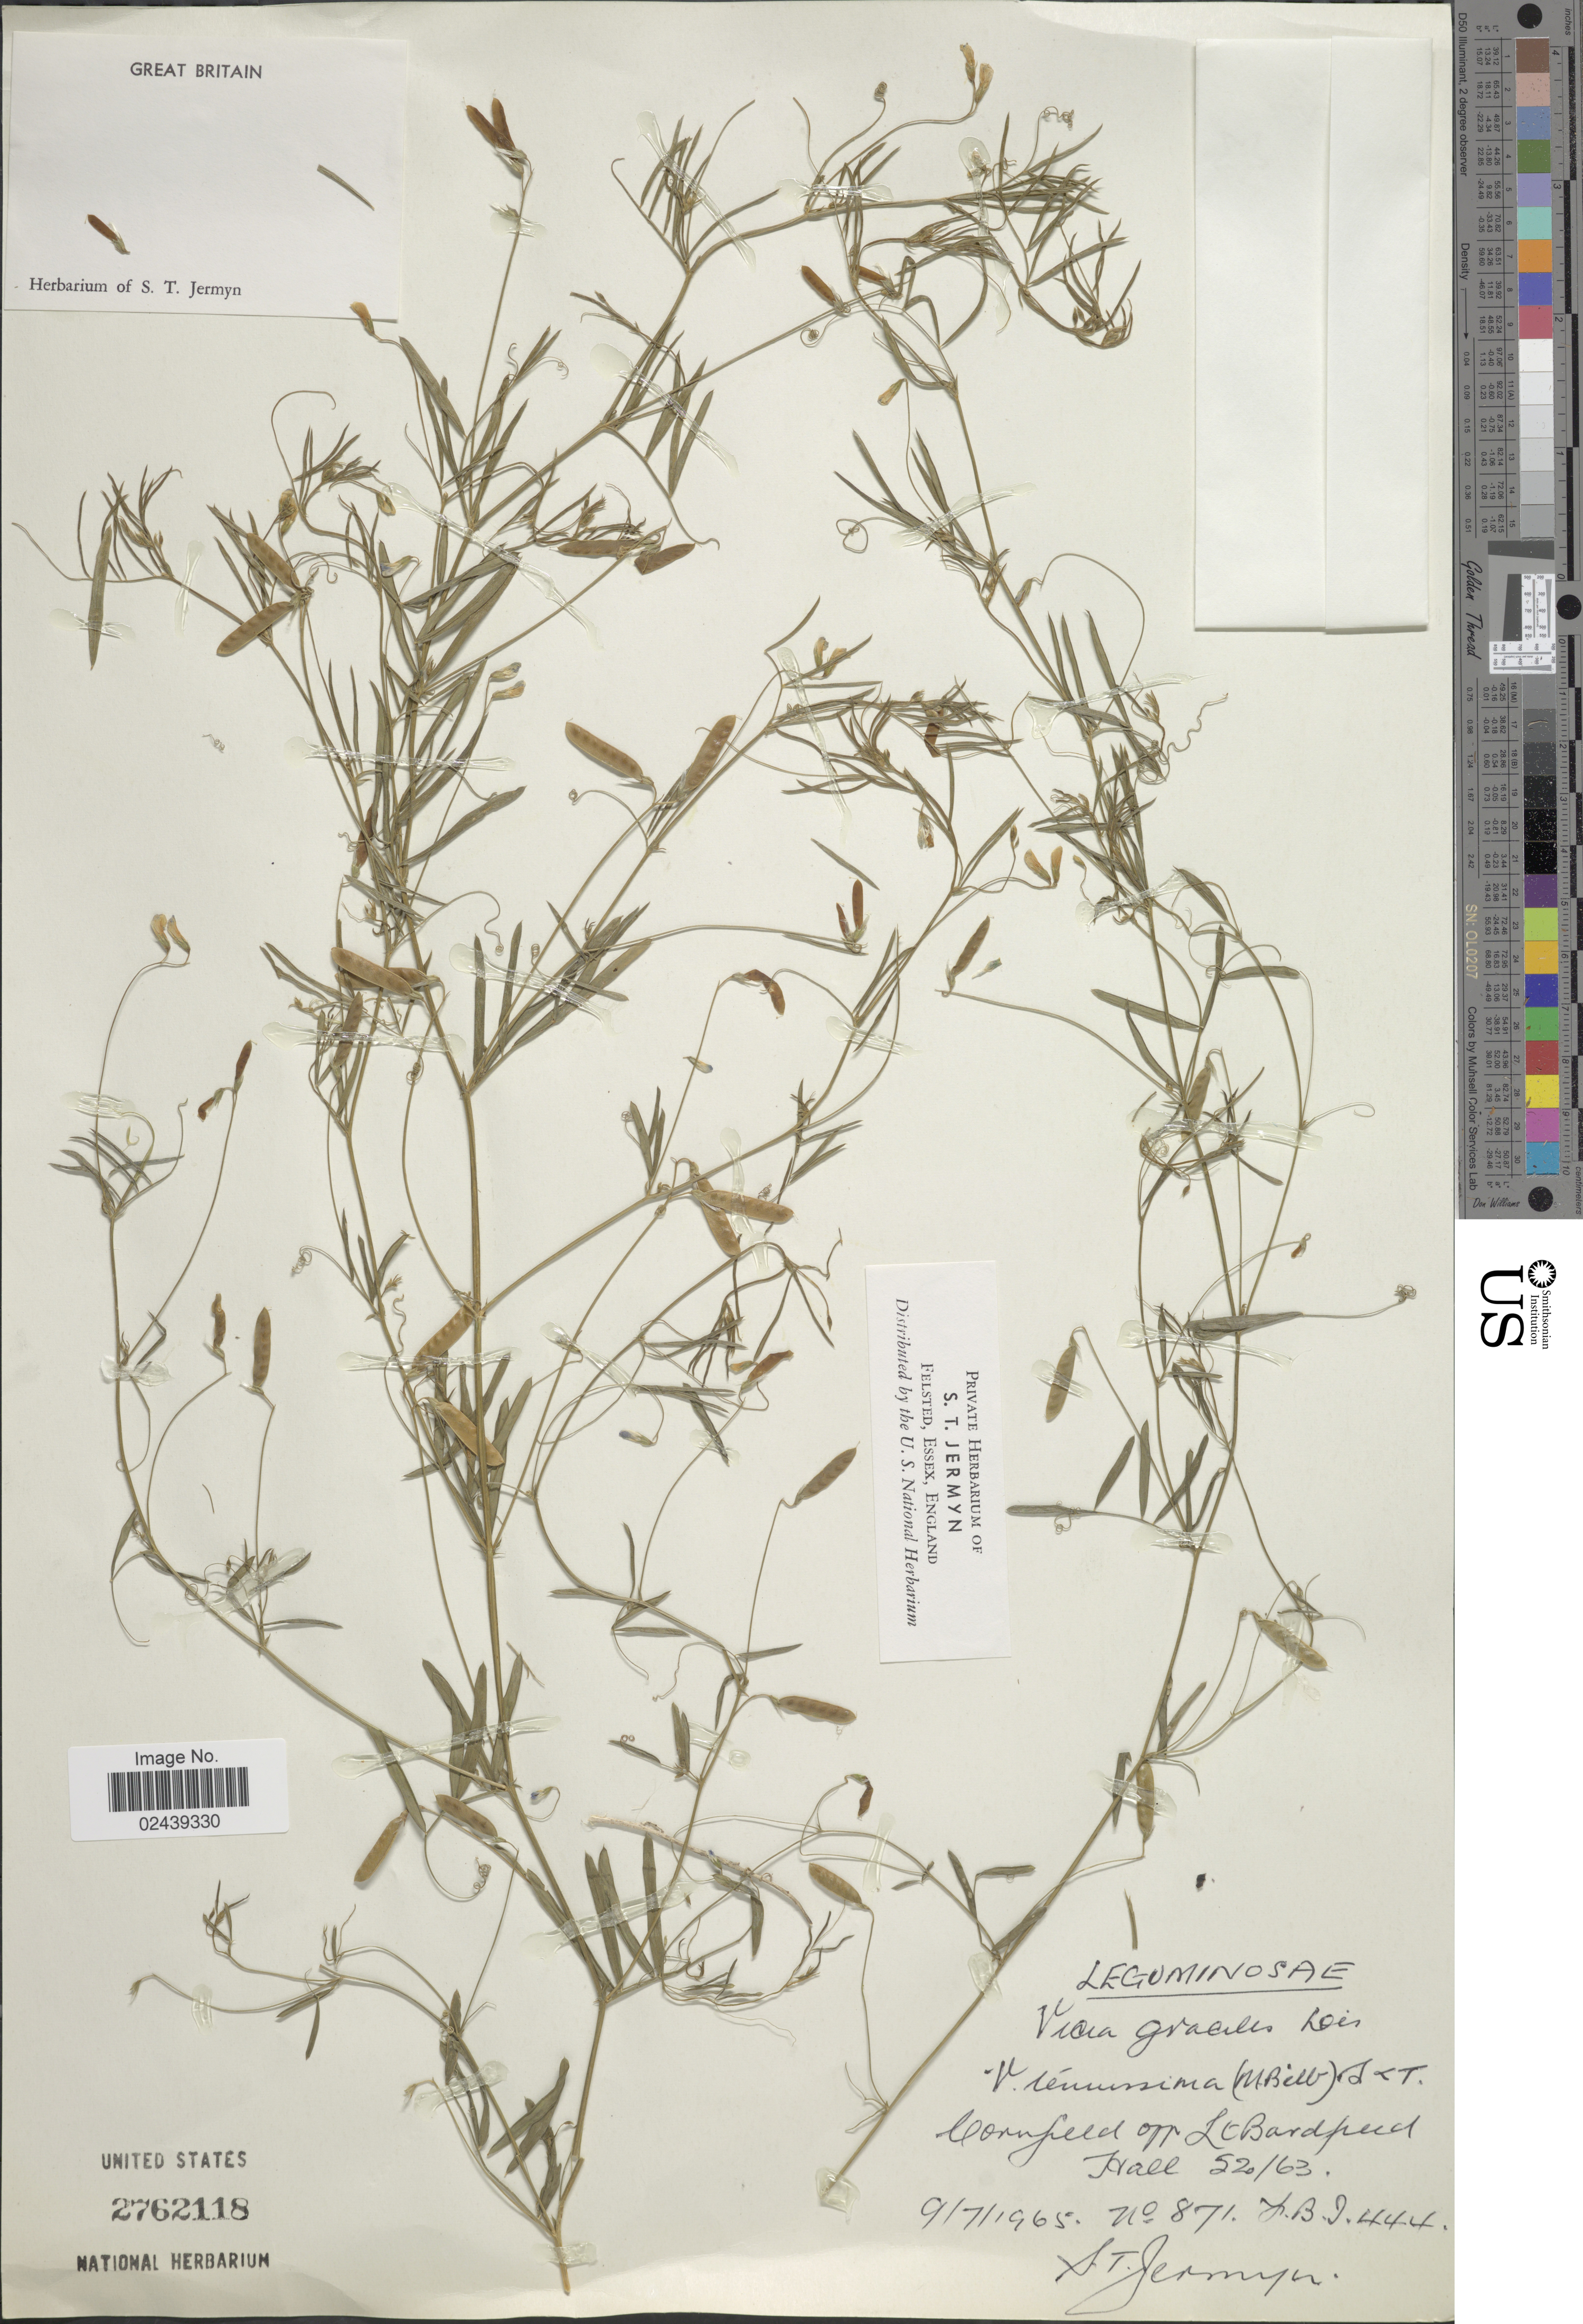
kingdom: Plantae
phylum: Tracheophyta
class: Magnoliopsida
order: Fabales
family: Fabaceae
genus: Vicia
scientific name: Vicia tetrasperma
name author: (L.) Schreb.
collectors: S. Jermyn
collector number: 871/J.B.I.444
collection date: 1965-07-09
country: United Kingdom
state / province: England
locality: Great Britain. Cornfield opp. Lt Bardfield Hall 52/63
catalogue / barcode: US 2762188